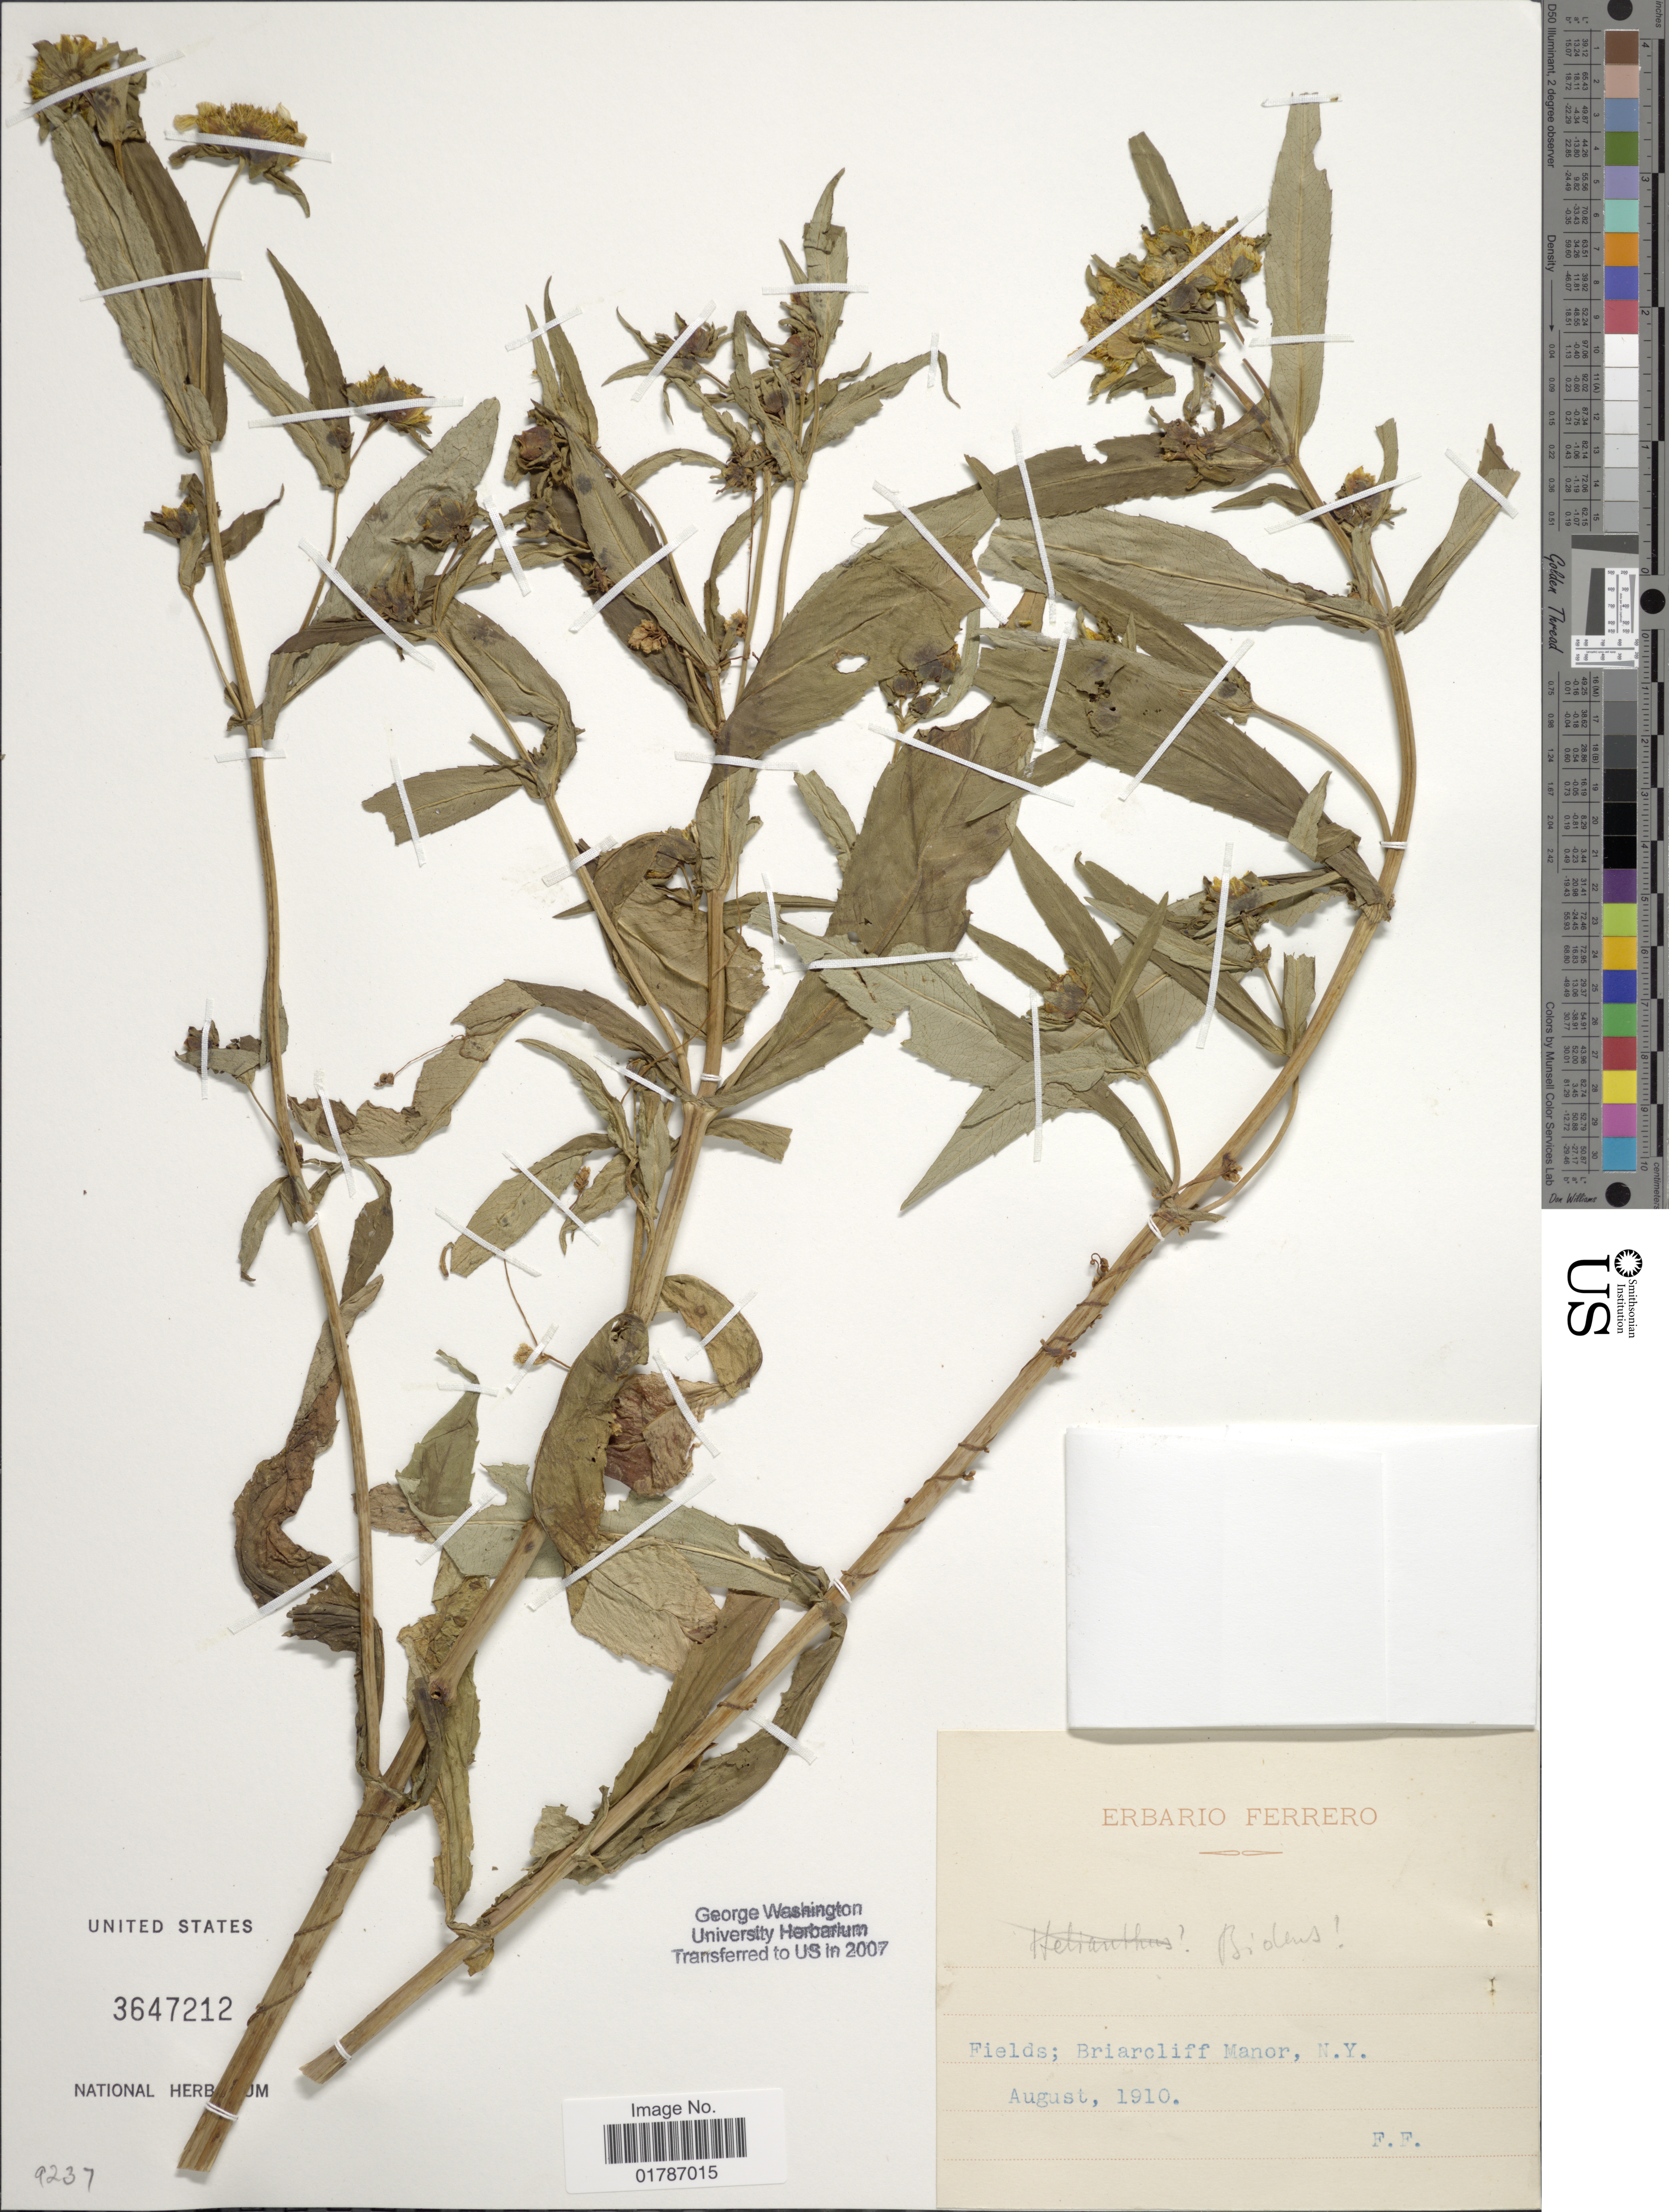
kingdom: Plantae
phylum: Tracheophyta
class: Magnoliopsida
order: Asterales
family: Asteraceae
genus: Bidens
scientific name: Bidens sp.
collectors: F. Ferrero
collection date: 1910-08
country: United States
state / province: New York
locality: Fields, Briarcliff Manor, N. Y.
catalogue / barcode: US 3647212